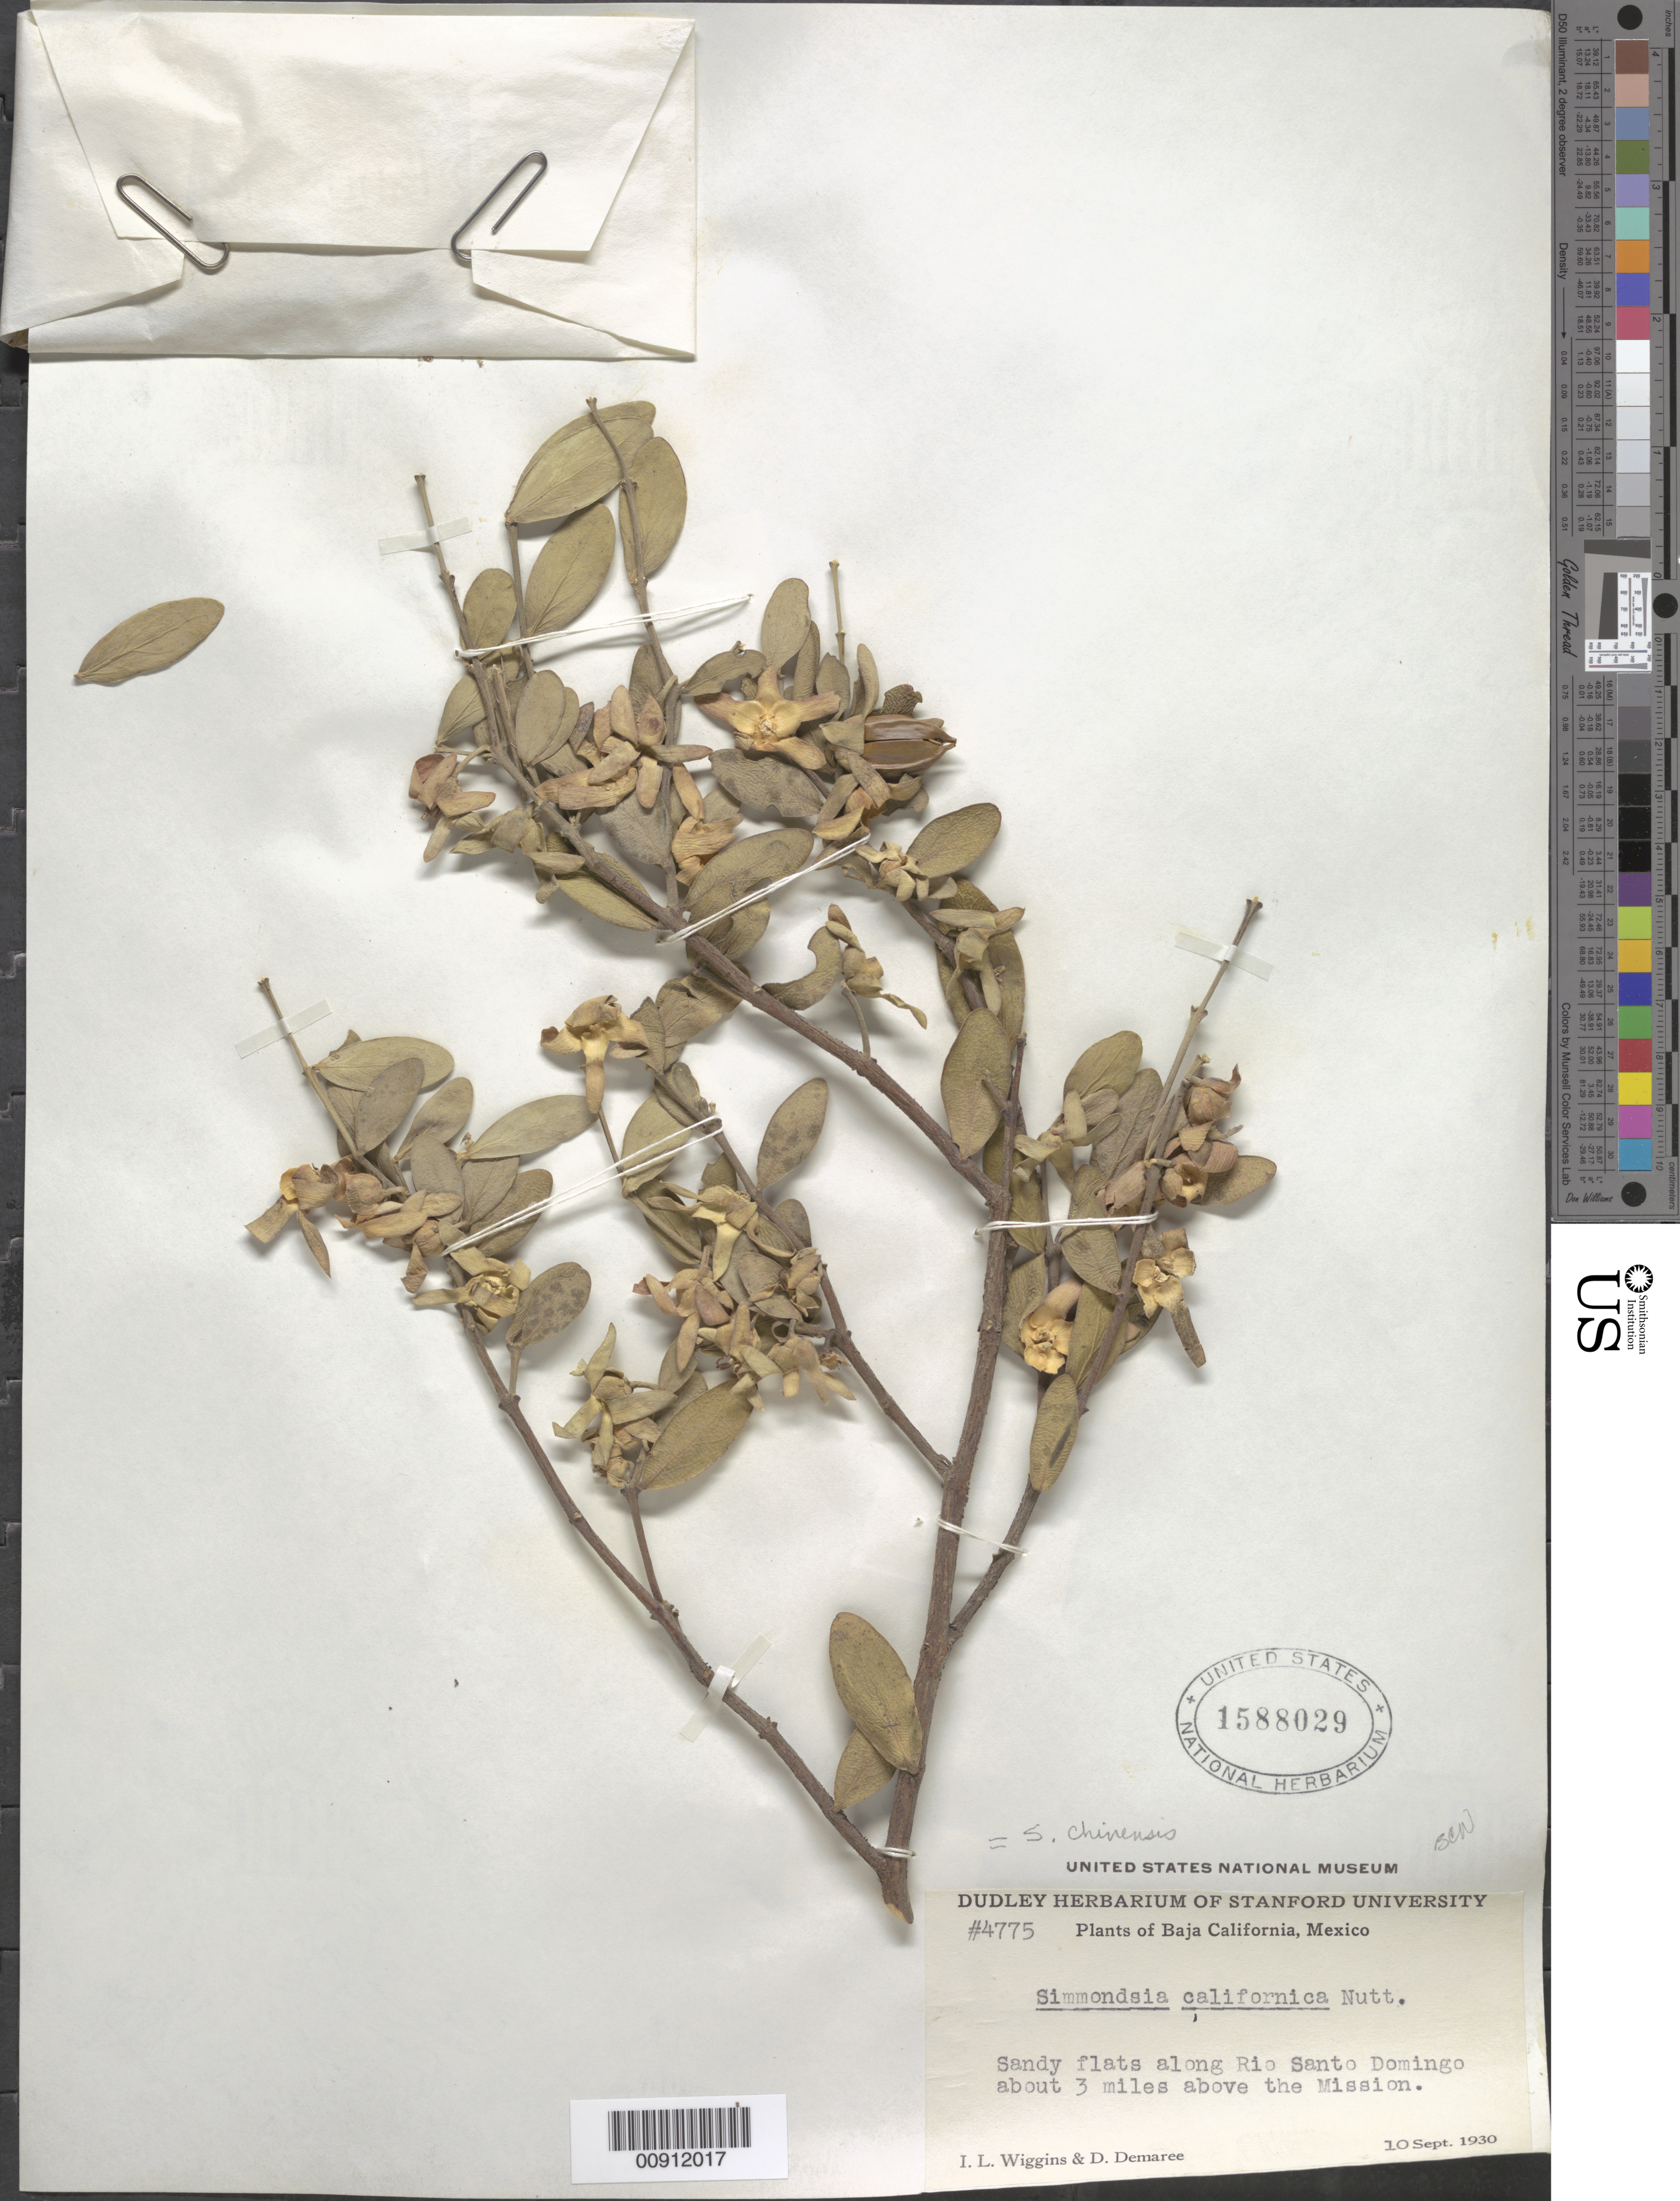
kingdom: Plantae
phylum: Tracheophyta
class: Magnoliopsida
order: Caryophyllales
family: Simmondsiaceae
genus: Simmondsia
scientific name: Simmondsia chinensis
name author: (Link) C.K. Schneid.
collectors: I. L. Wiggins & D. Demaree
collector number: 4775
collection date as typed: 10 Sep 1930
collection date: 1930-09-10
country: Mexico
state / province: Baja California Norte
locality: Sandy flats along Río Santo Domingo about 3 miles above the Mission.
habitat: Sandy flats.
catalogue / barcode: US 1588029